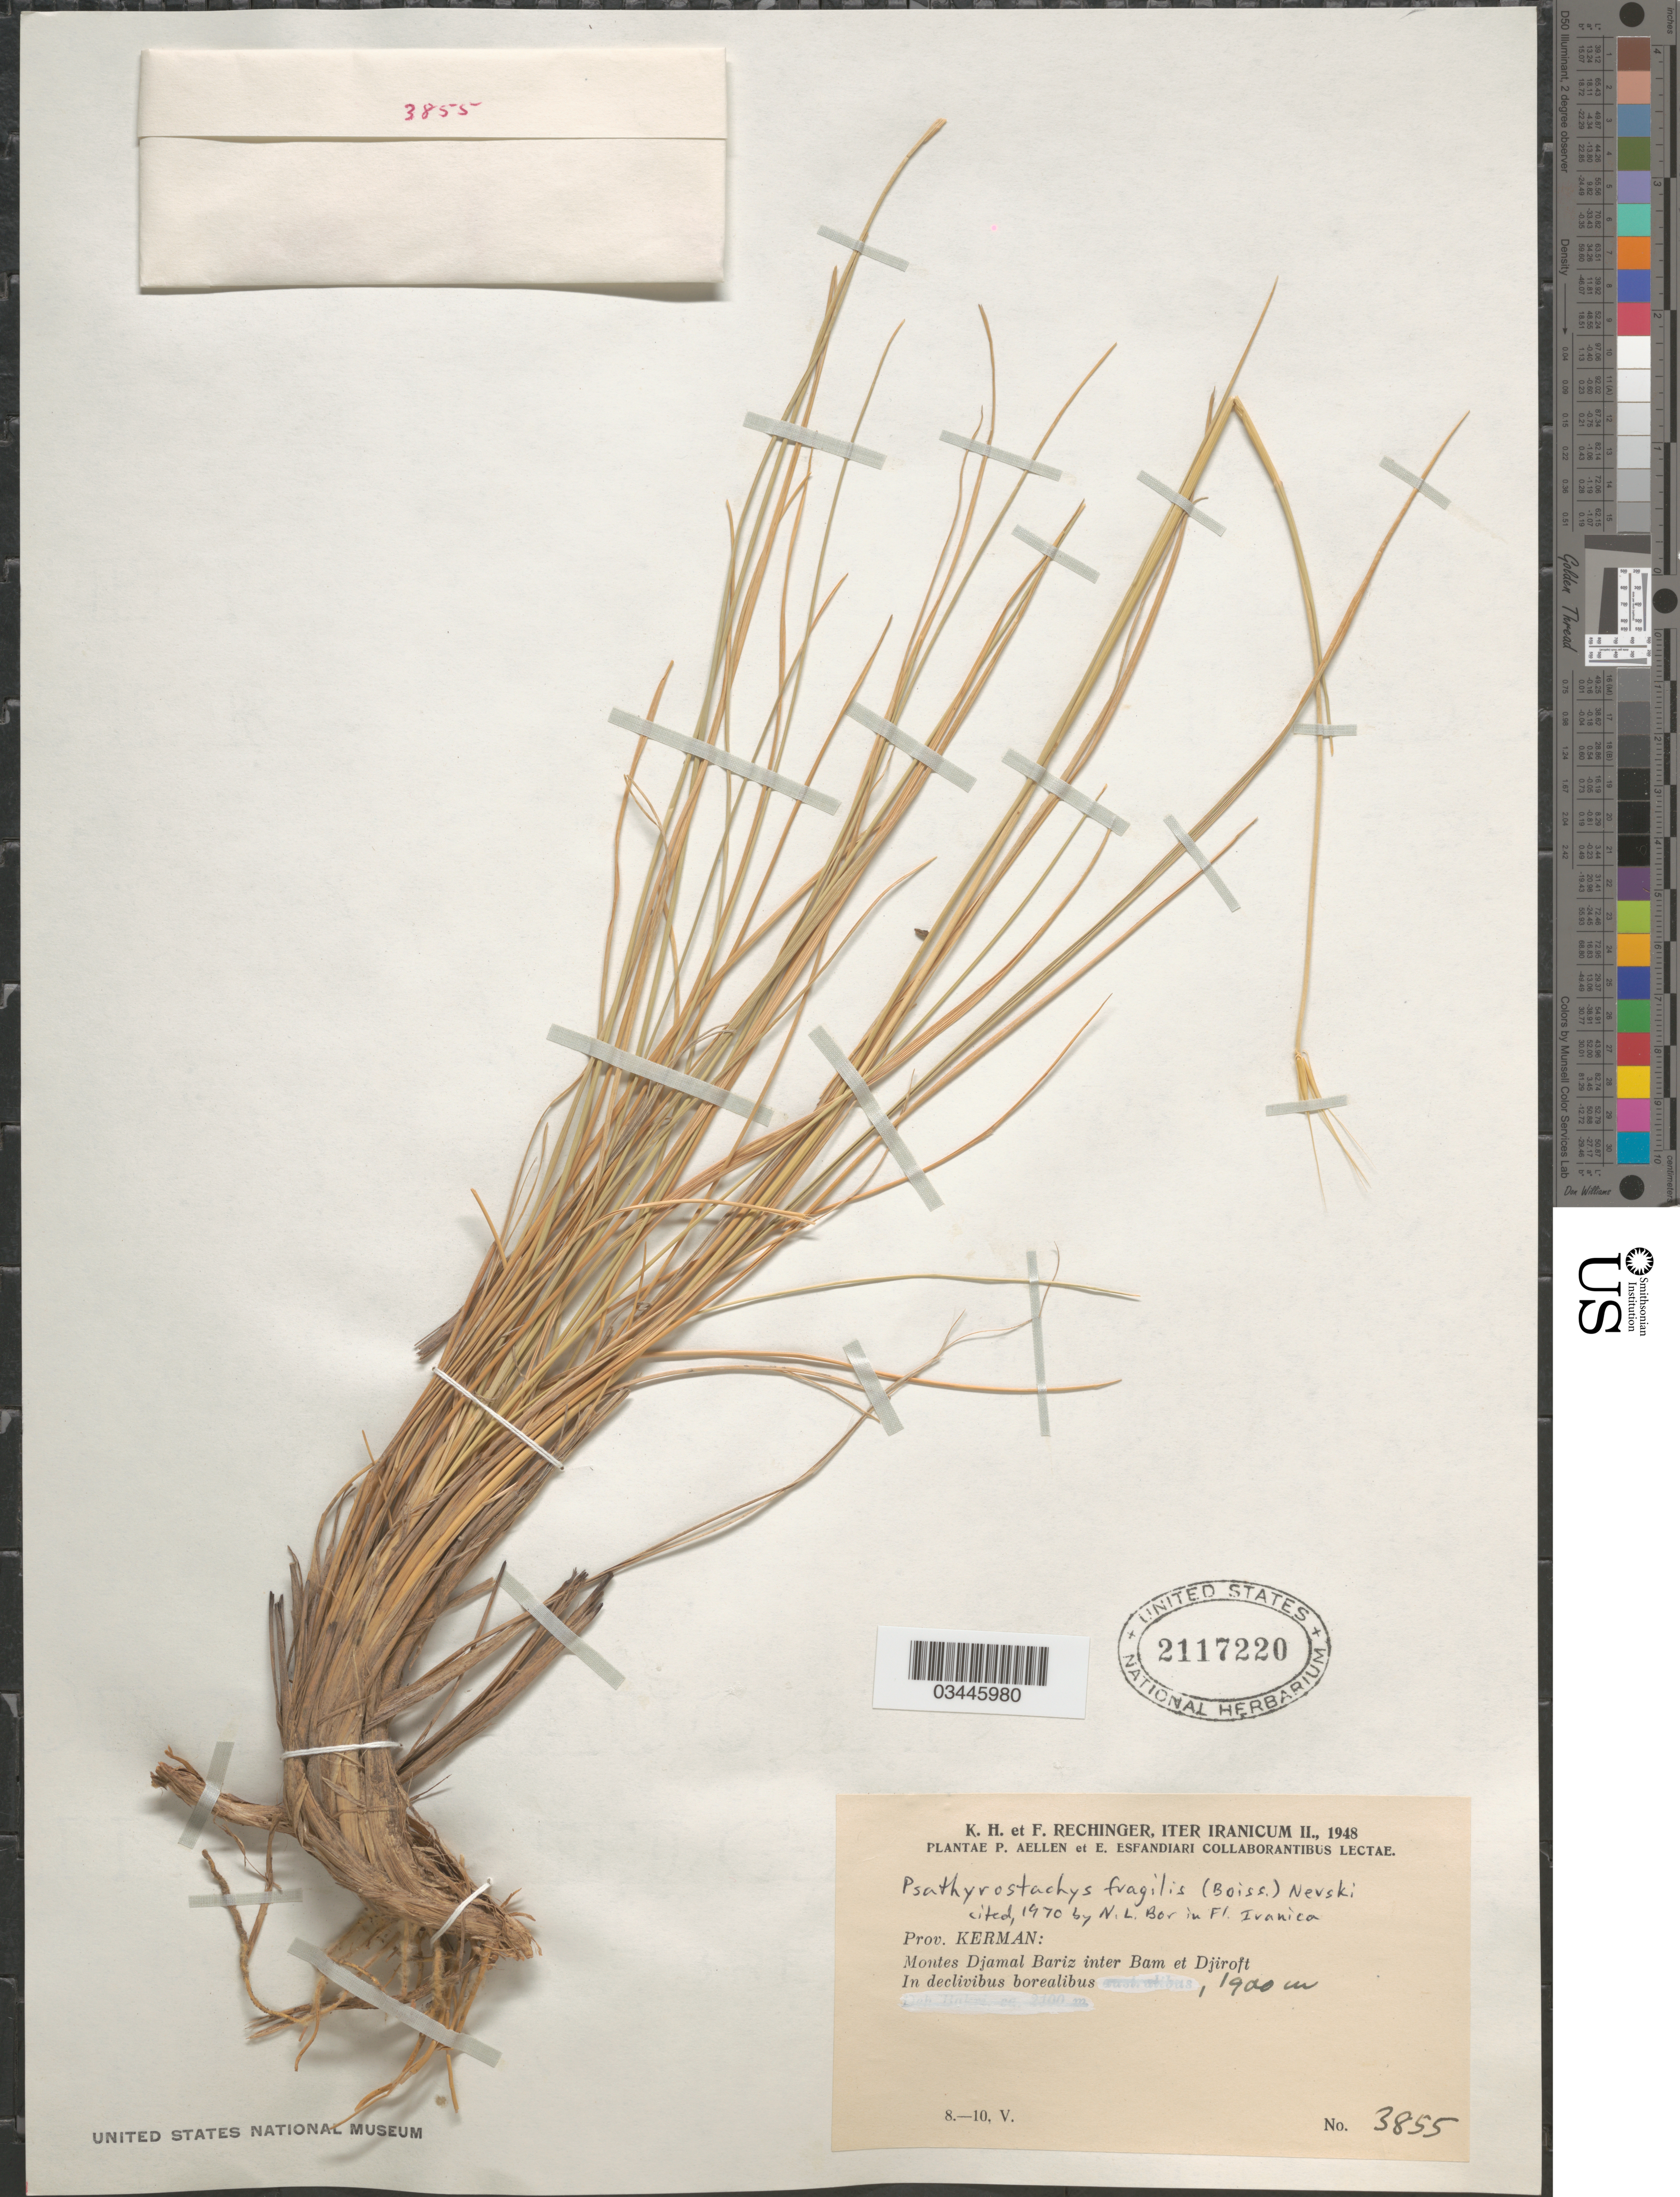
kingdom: Plantae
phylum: Tracheophyta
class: Liliopsida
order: Poales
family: Poaceae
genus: Psathyrostachys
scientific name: Psathyrostachys fragilis subsp. fragilis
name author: (Boiss.) Nevski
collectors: K. H. Rechinger & F. Rechinger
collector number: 3855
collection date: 1948-05-08/1948-05-10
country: Iran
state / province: Kerman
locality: Iter Iranicum II., 1948. Montes Djamal Bariz inter Bam et Djiroft.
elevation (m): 1900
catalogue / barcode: US 2117220